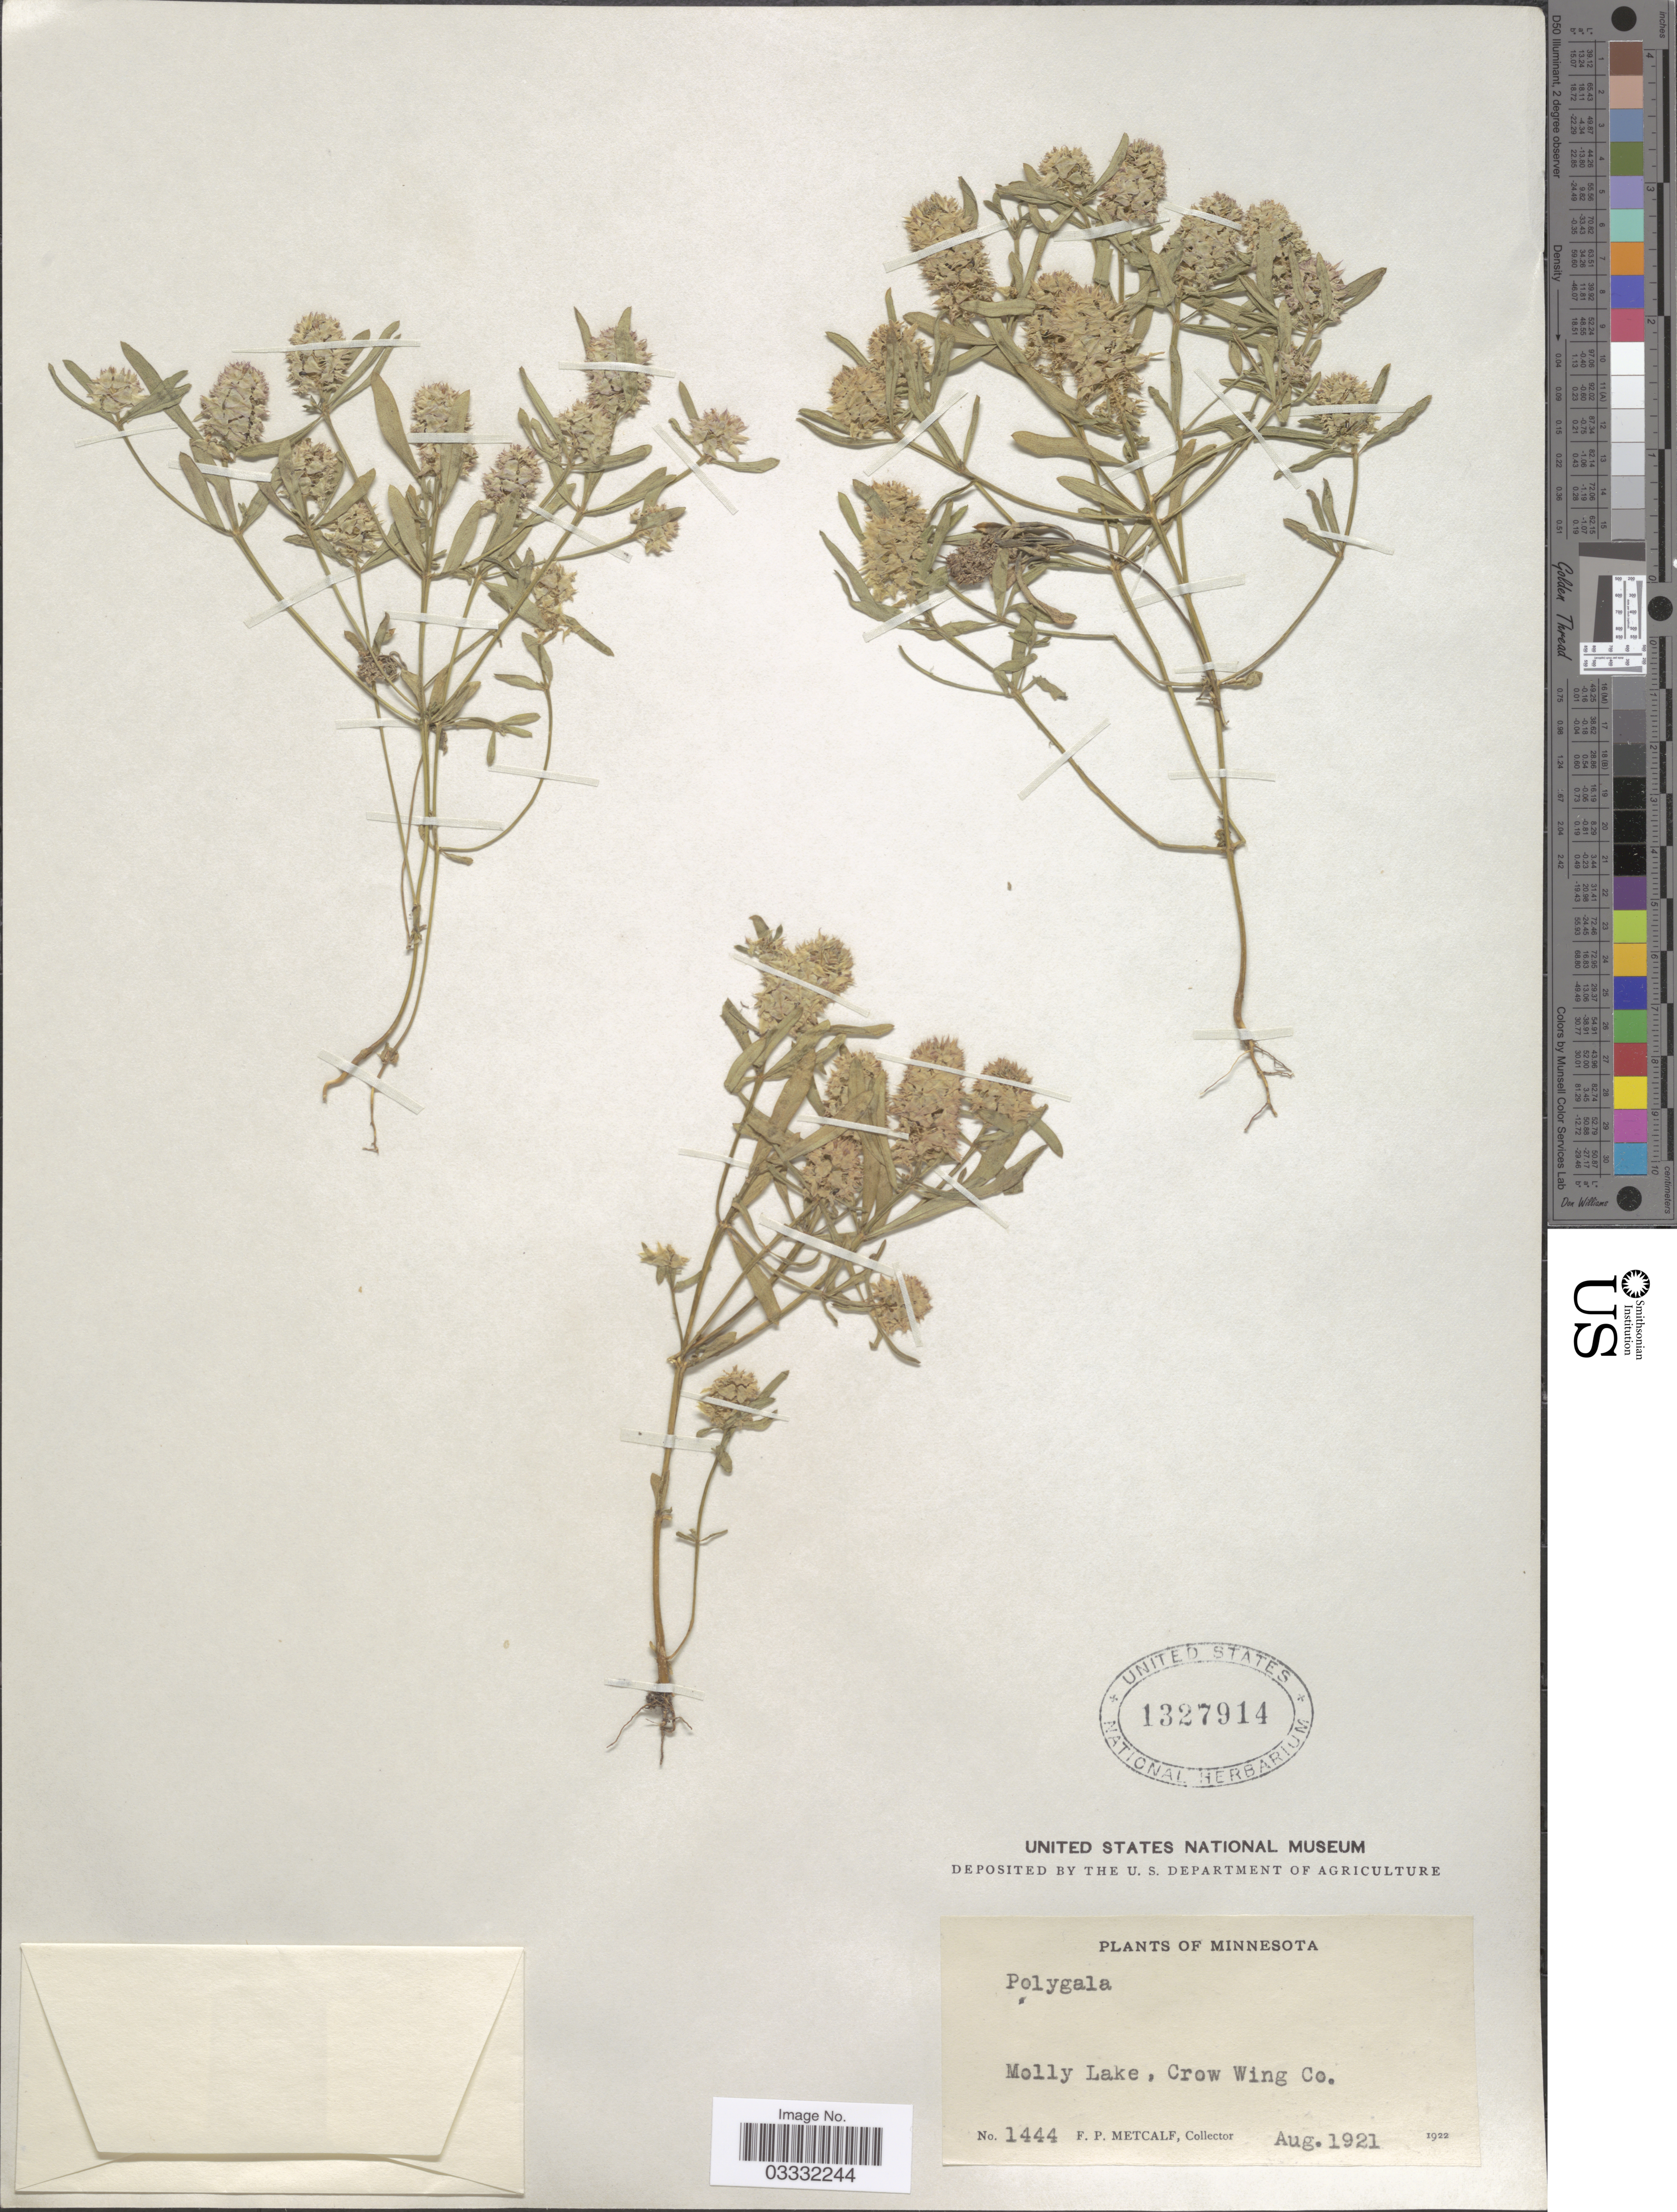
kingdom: Plantae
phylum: Tracheophyta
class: Magnoliopsida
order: Fabales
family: Polygalaceae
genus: Polygala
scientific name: Polygala sp.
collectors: F. Metcalf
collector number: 1444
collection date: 1921-08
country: United States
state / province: Minnesota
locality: Molly Lake, Crow Wing Co.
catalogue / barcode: US 1327914